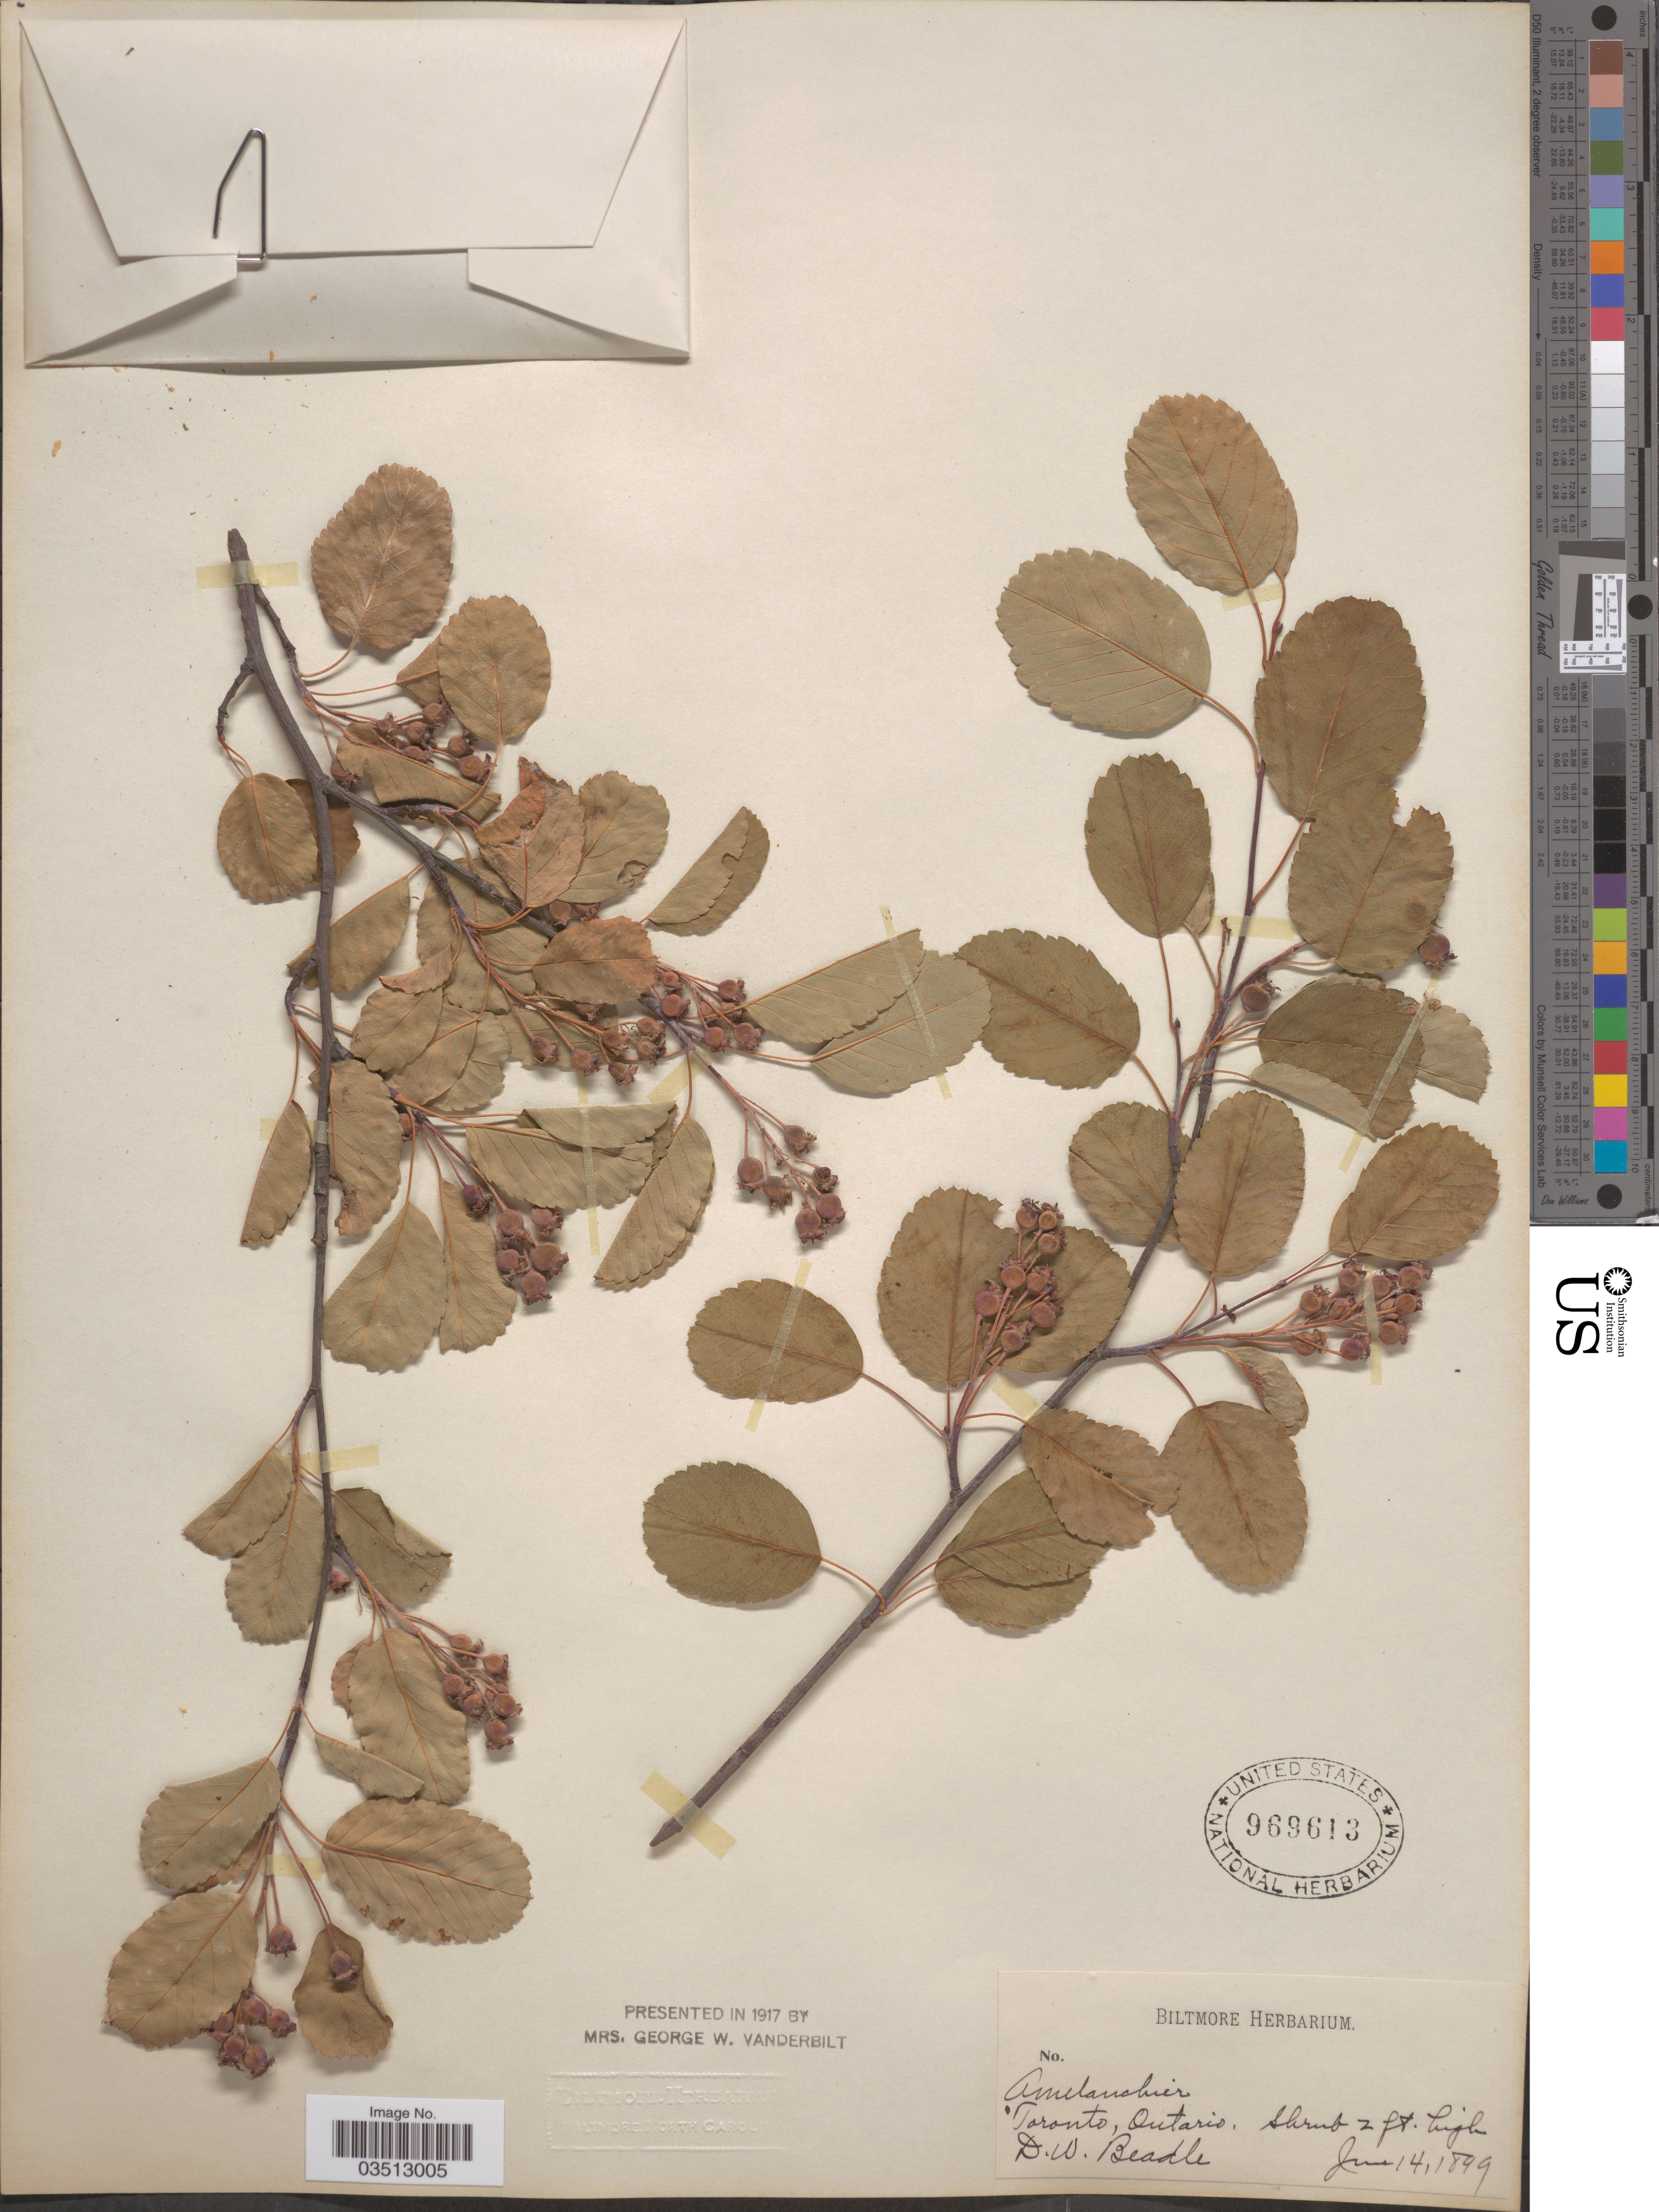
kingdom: Plantae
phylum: Tracheophyta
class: Magnoliopsida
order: Rosales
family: Rosaceae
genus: Amelanchier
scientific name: Amelanchier sp.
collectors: D. Beadle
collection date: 1899-06-14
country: Canada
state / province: Ontario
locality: Toronto.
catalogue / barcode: US 969613